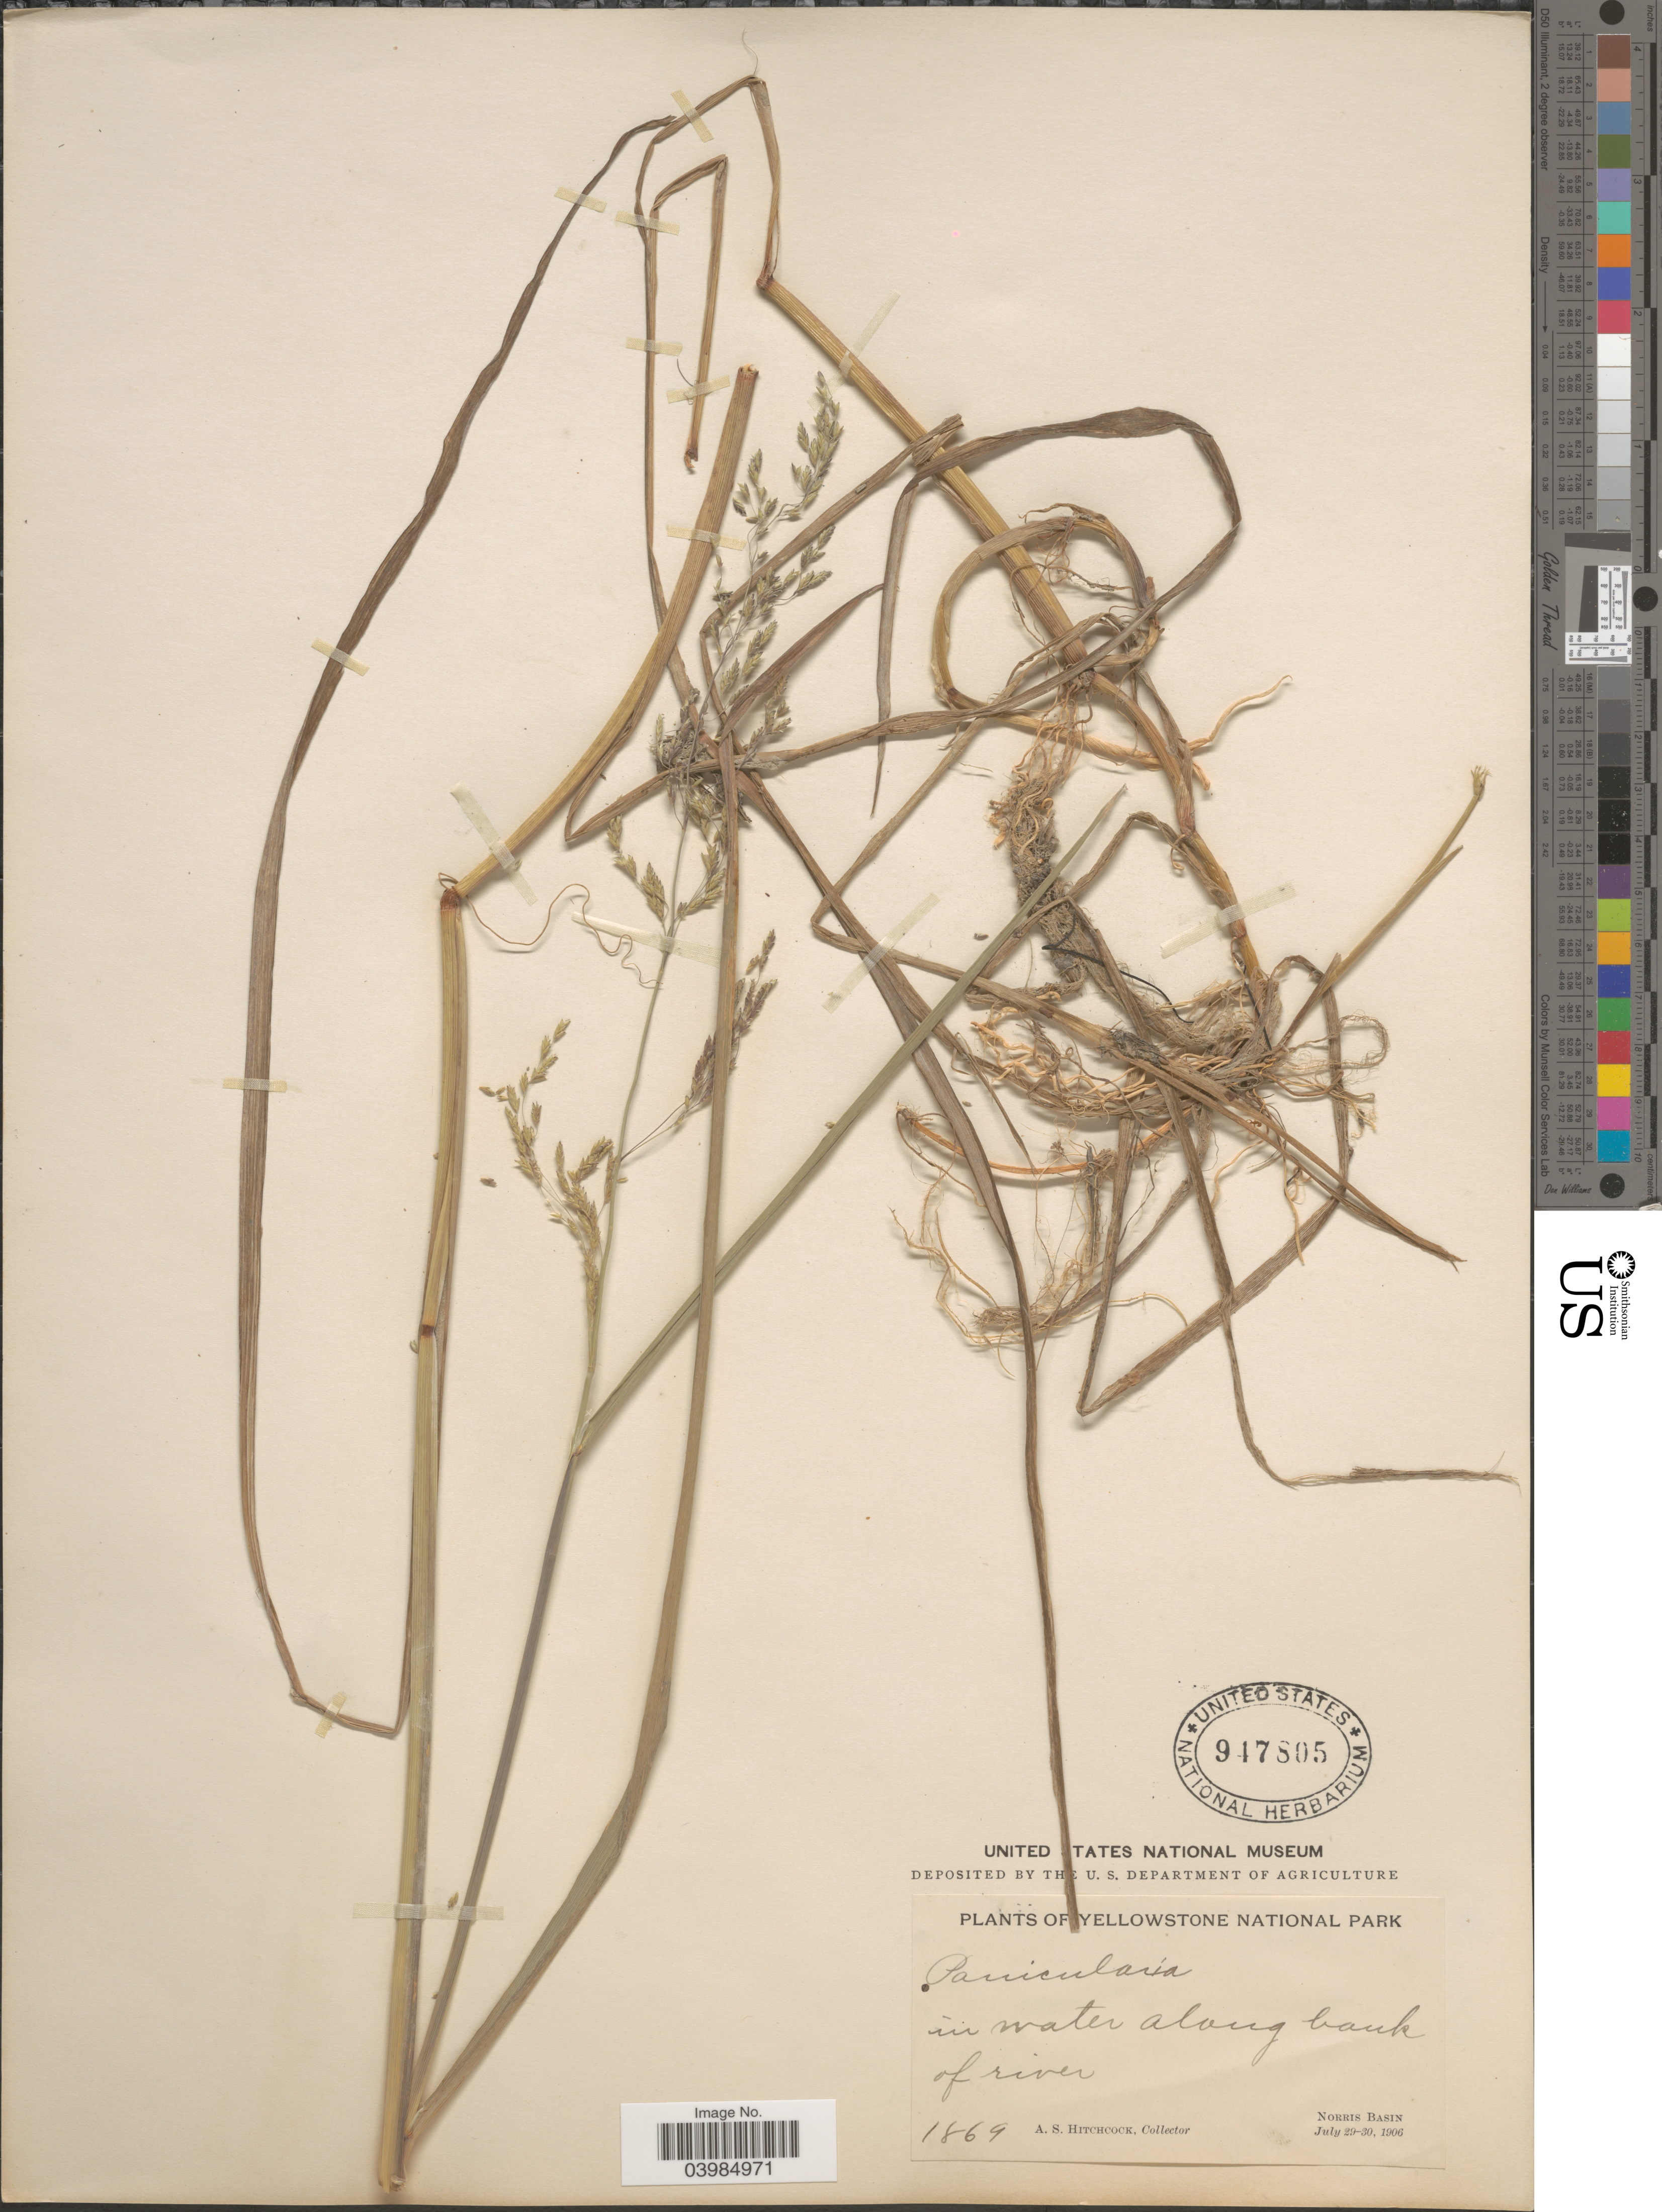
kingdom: Plantae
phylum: Tracheophyta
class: Liliopsida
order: Poales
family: Poaceae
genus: Glyceria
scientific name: Glyceria sp.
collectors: A. S. Hitchcock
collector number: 1869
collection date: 1906-07-29/1906-07-30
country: United States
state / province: Wyoming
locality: Yellowstone National Park. In water along bank of river. Norris Basin.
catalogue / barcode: US 947805